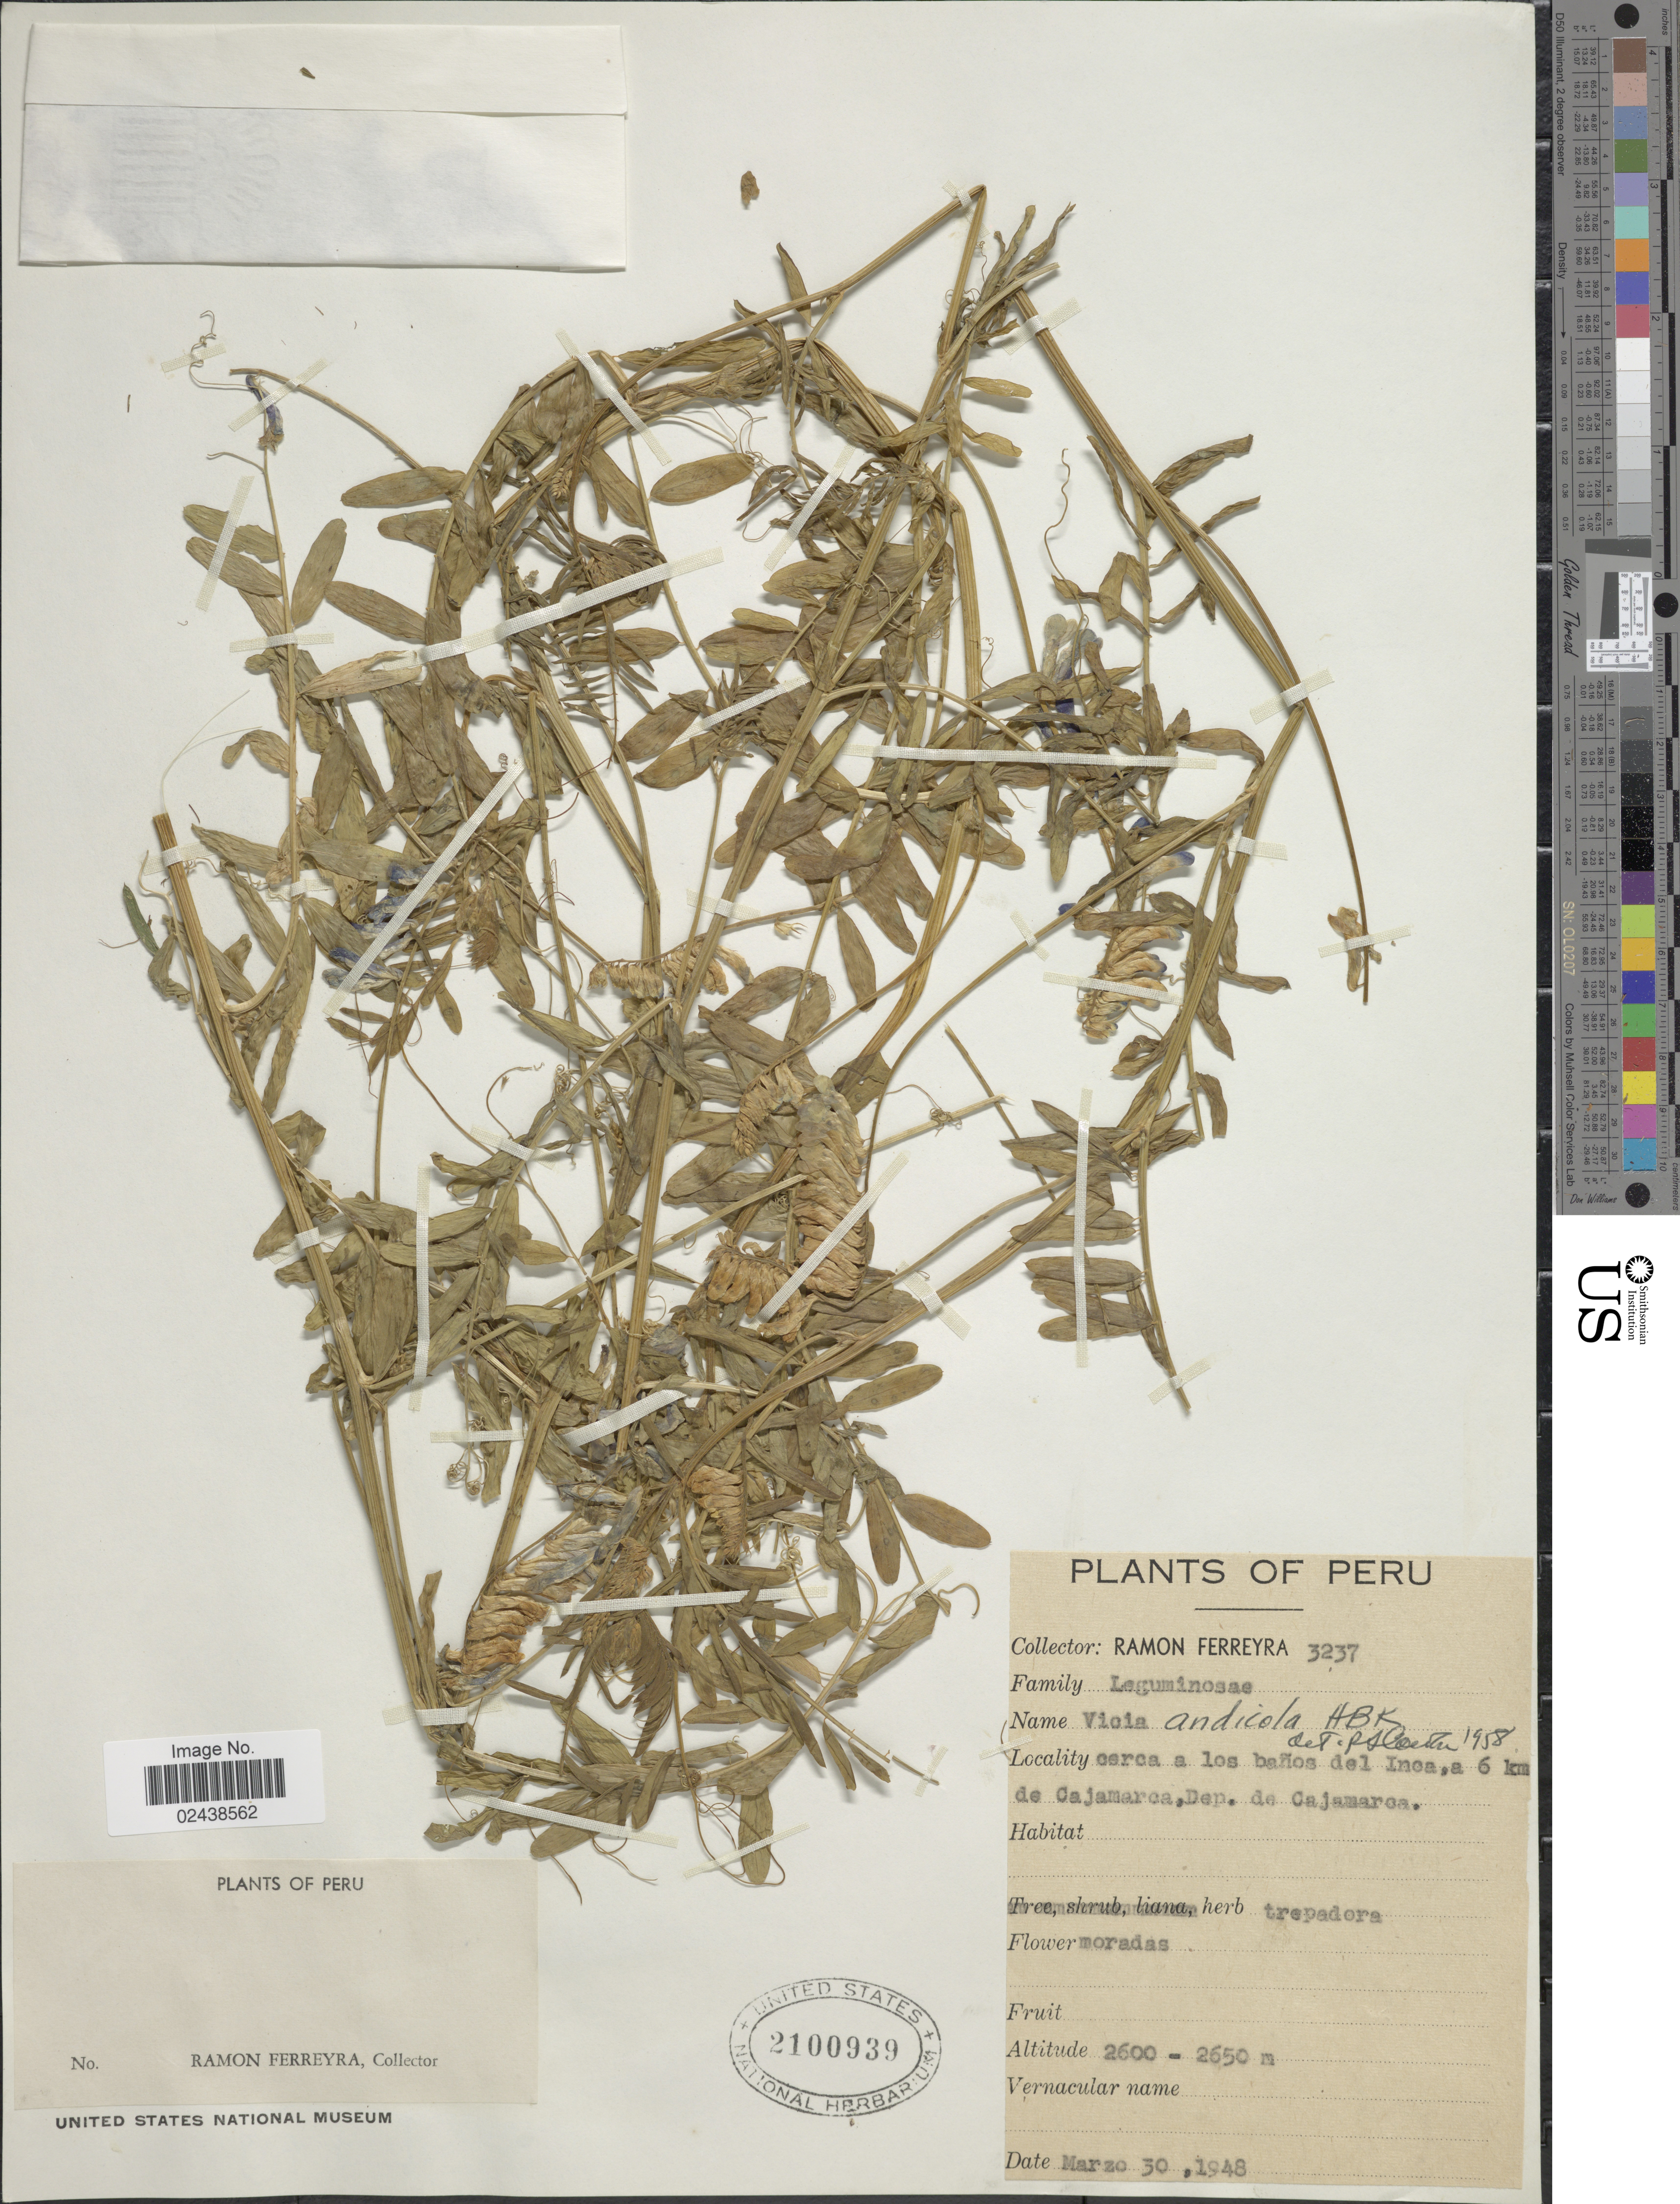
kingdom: Plantae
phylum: Tracheophyta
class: Magnoliopsida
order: Fabales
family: Fabaceae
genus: Vicia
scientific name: Vicia andicola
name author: Kunth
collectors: R. A. Ferreyra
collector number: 3237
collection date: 1948-03-30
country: Peru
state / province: Cajamarca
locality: Cerca a los banos del Inca, a 6 km de Cajamarca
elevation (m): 2600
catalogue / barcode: US 2100939